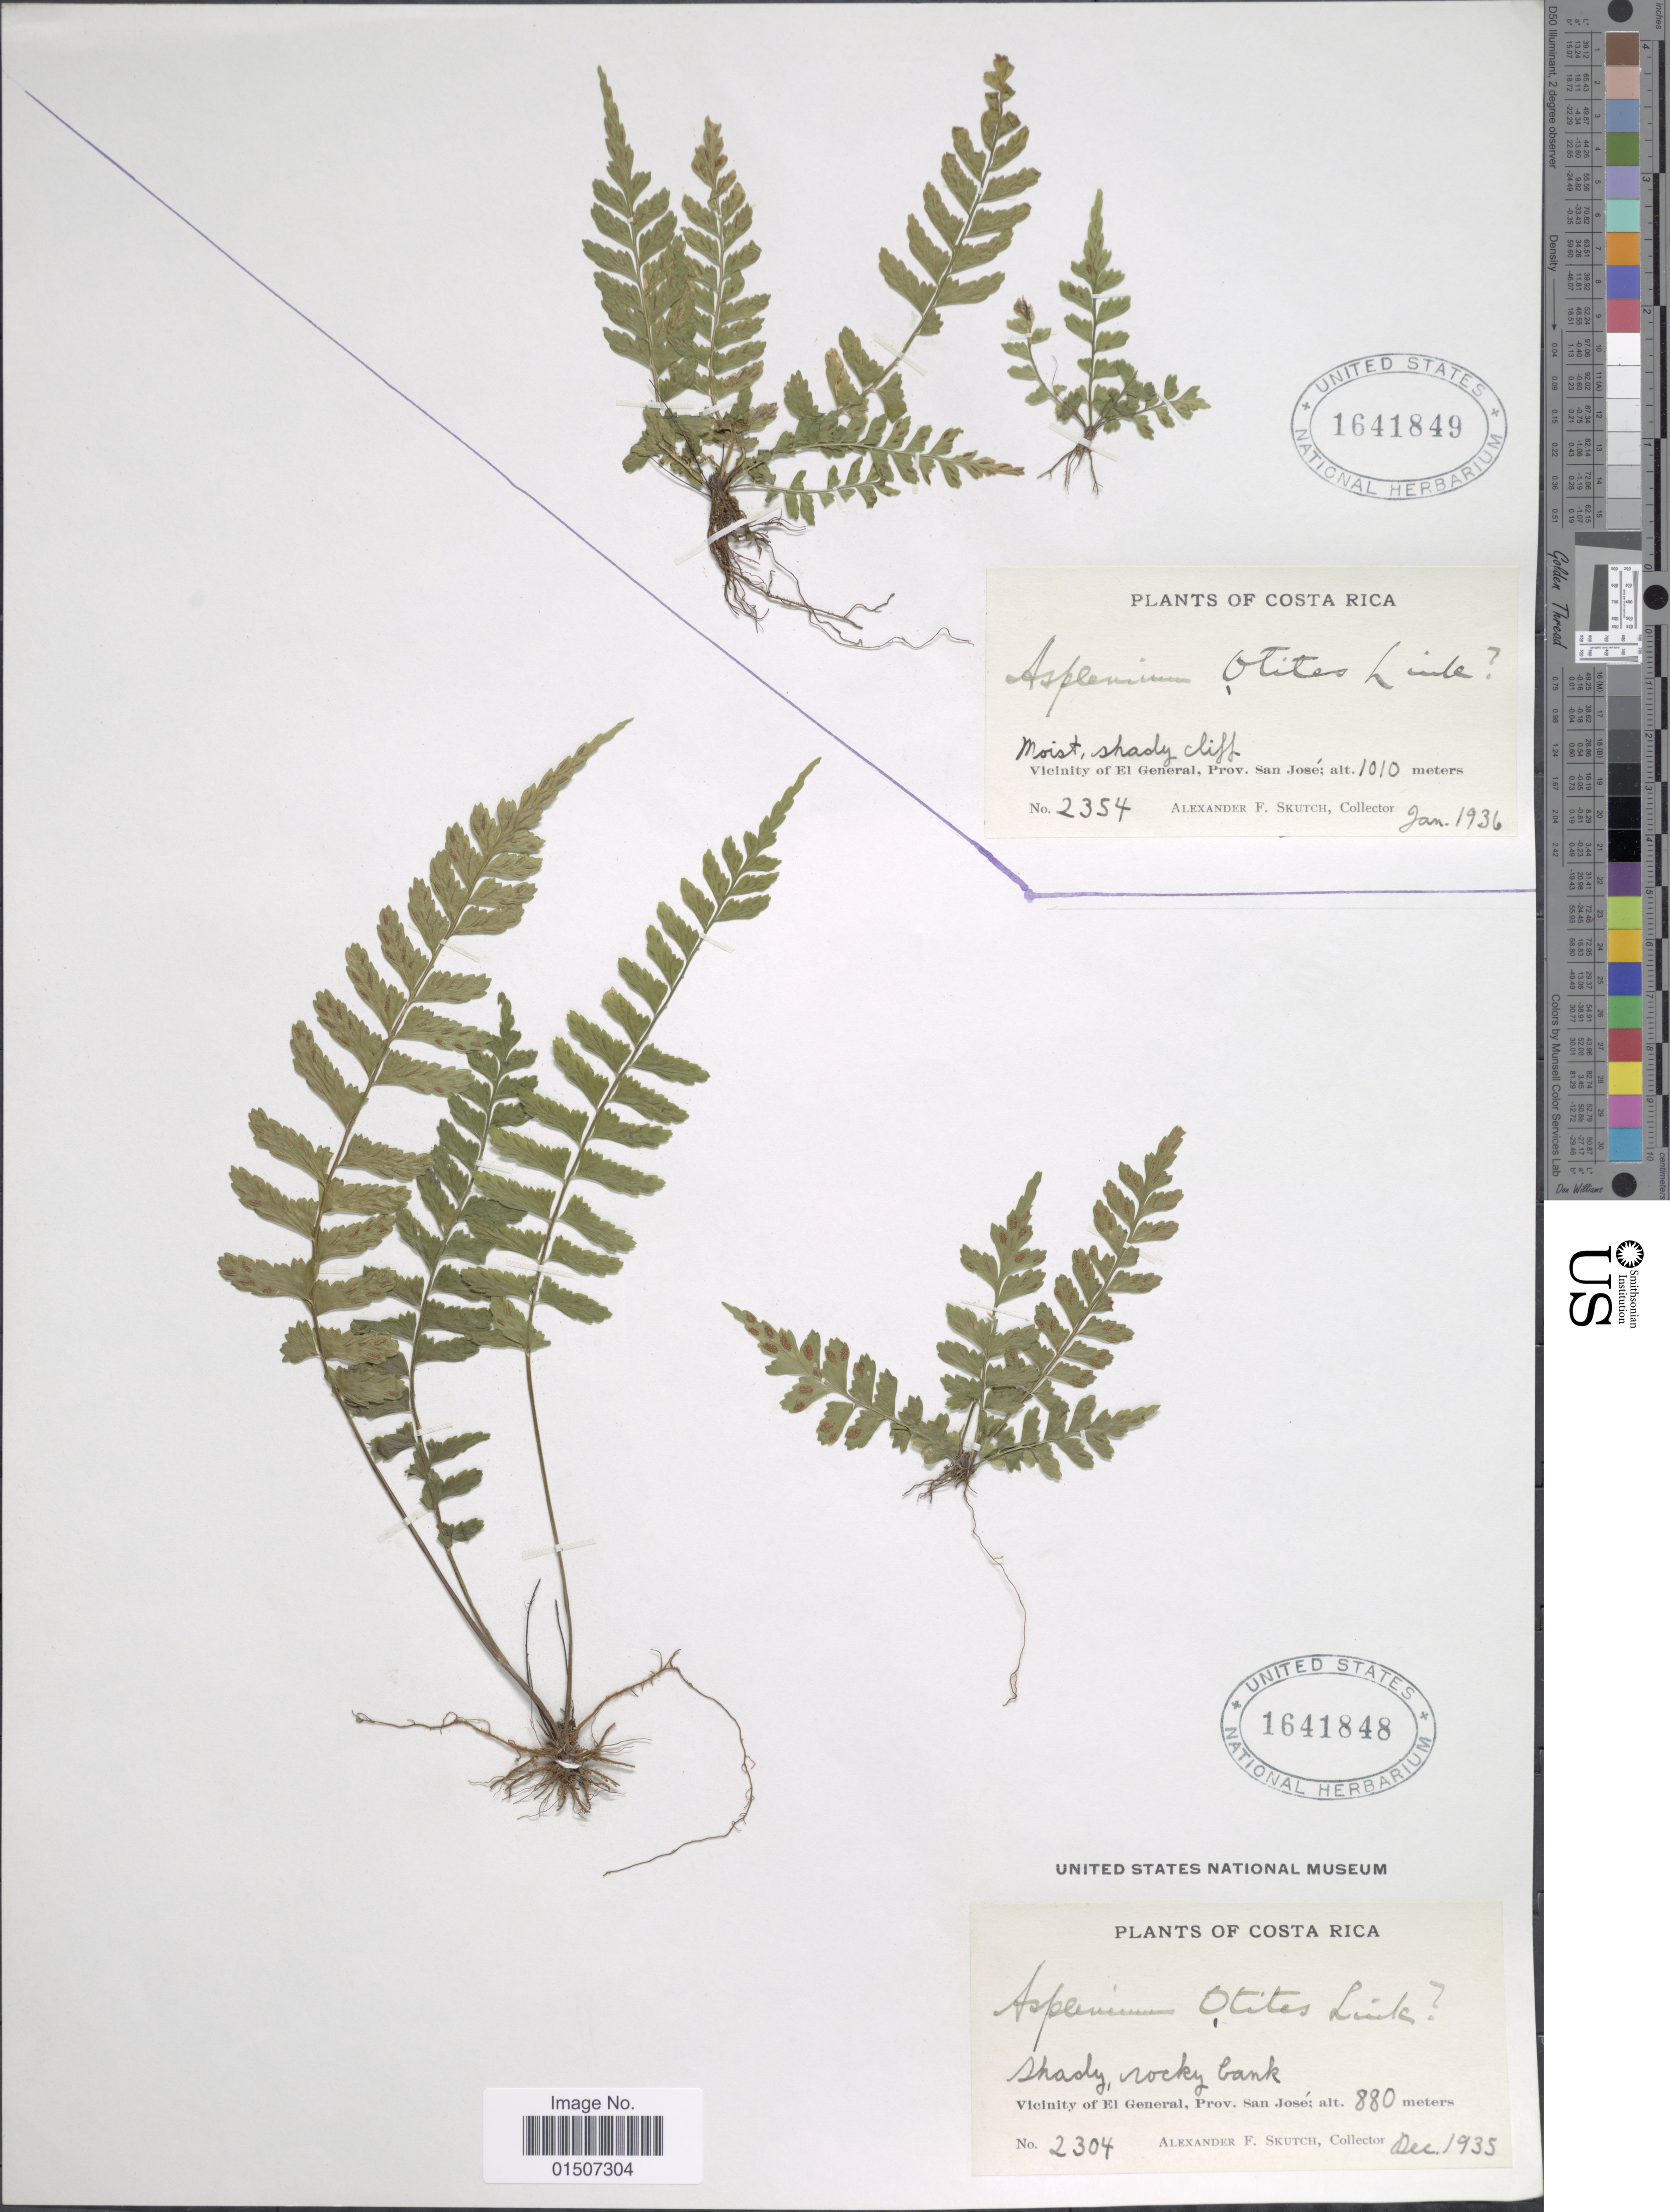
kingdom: Plantae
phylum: Tracheophyta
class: Polypodiopsida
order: Polypodiales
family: Aspleniaceae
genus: Asplenium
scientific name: Asplenium otites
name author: Link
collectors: A. F. Skutch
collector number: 2354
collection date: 1936-01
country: Costa Rica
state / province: San José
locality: Vicinity of El General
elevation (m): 1010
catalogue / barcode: US 1641849-2